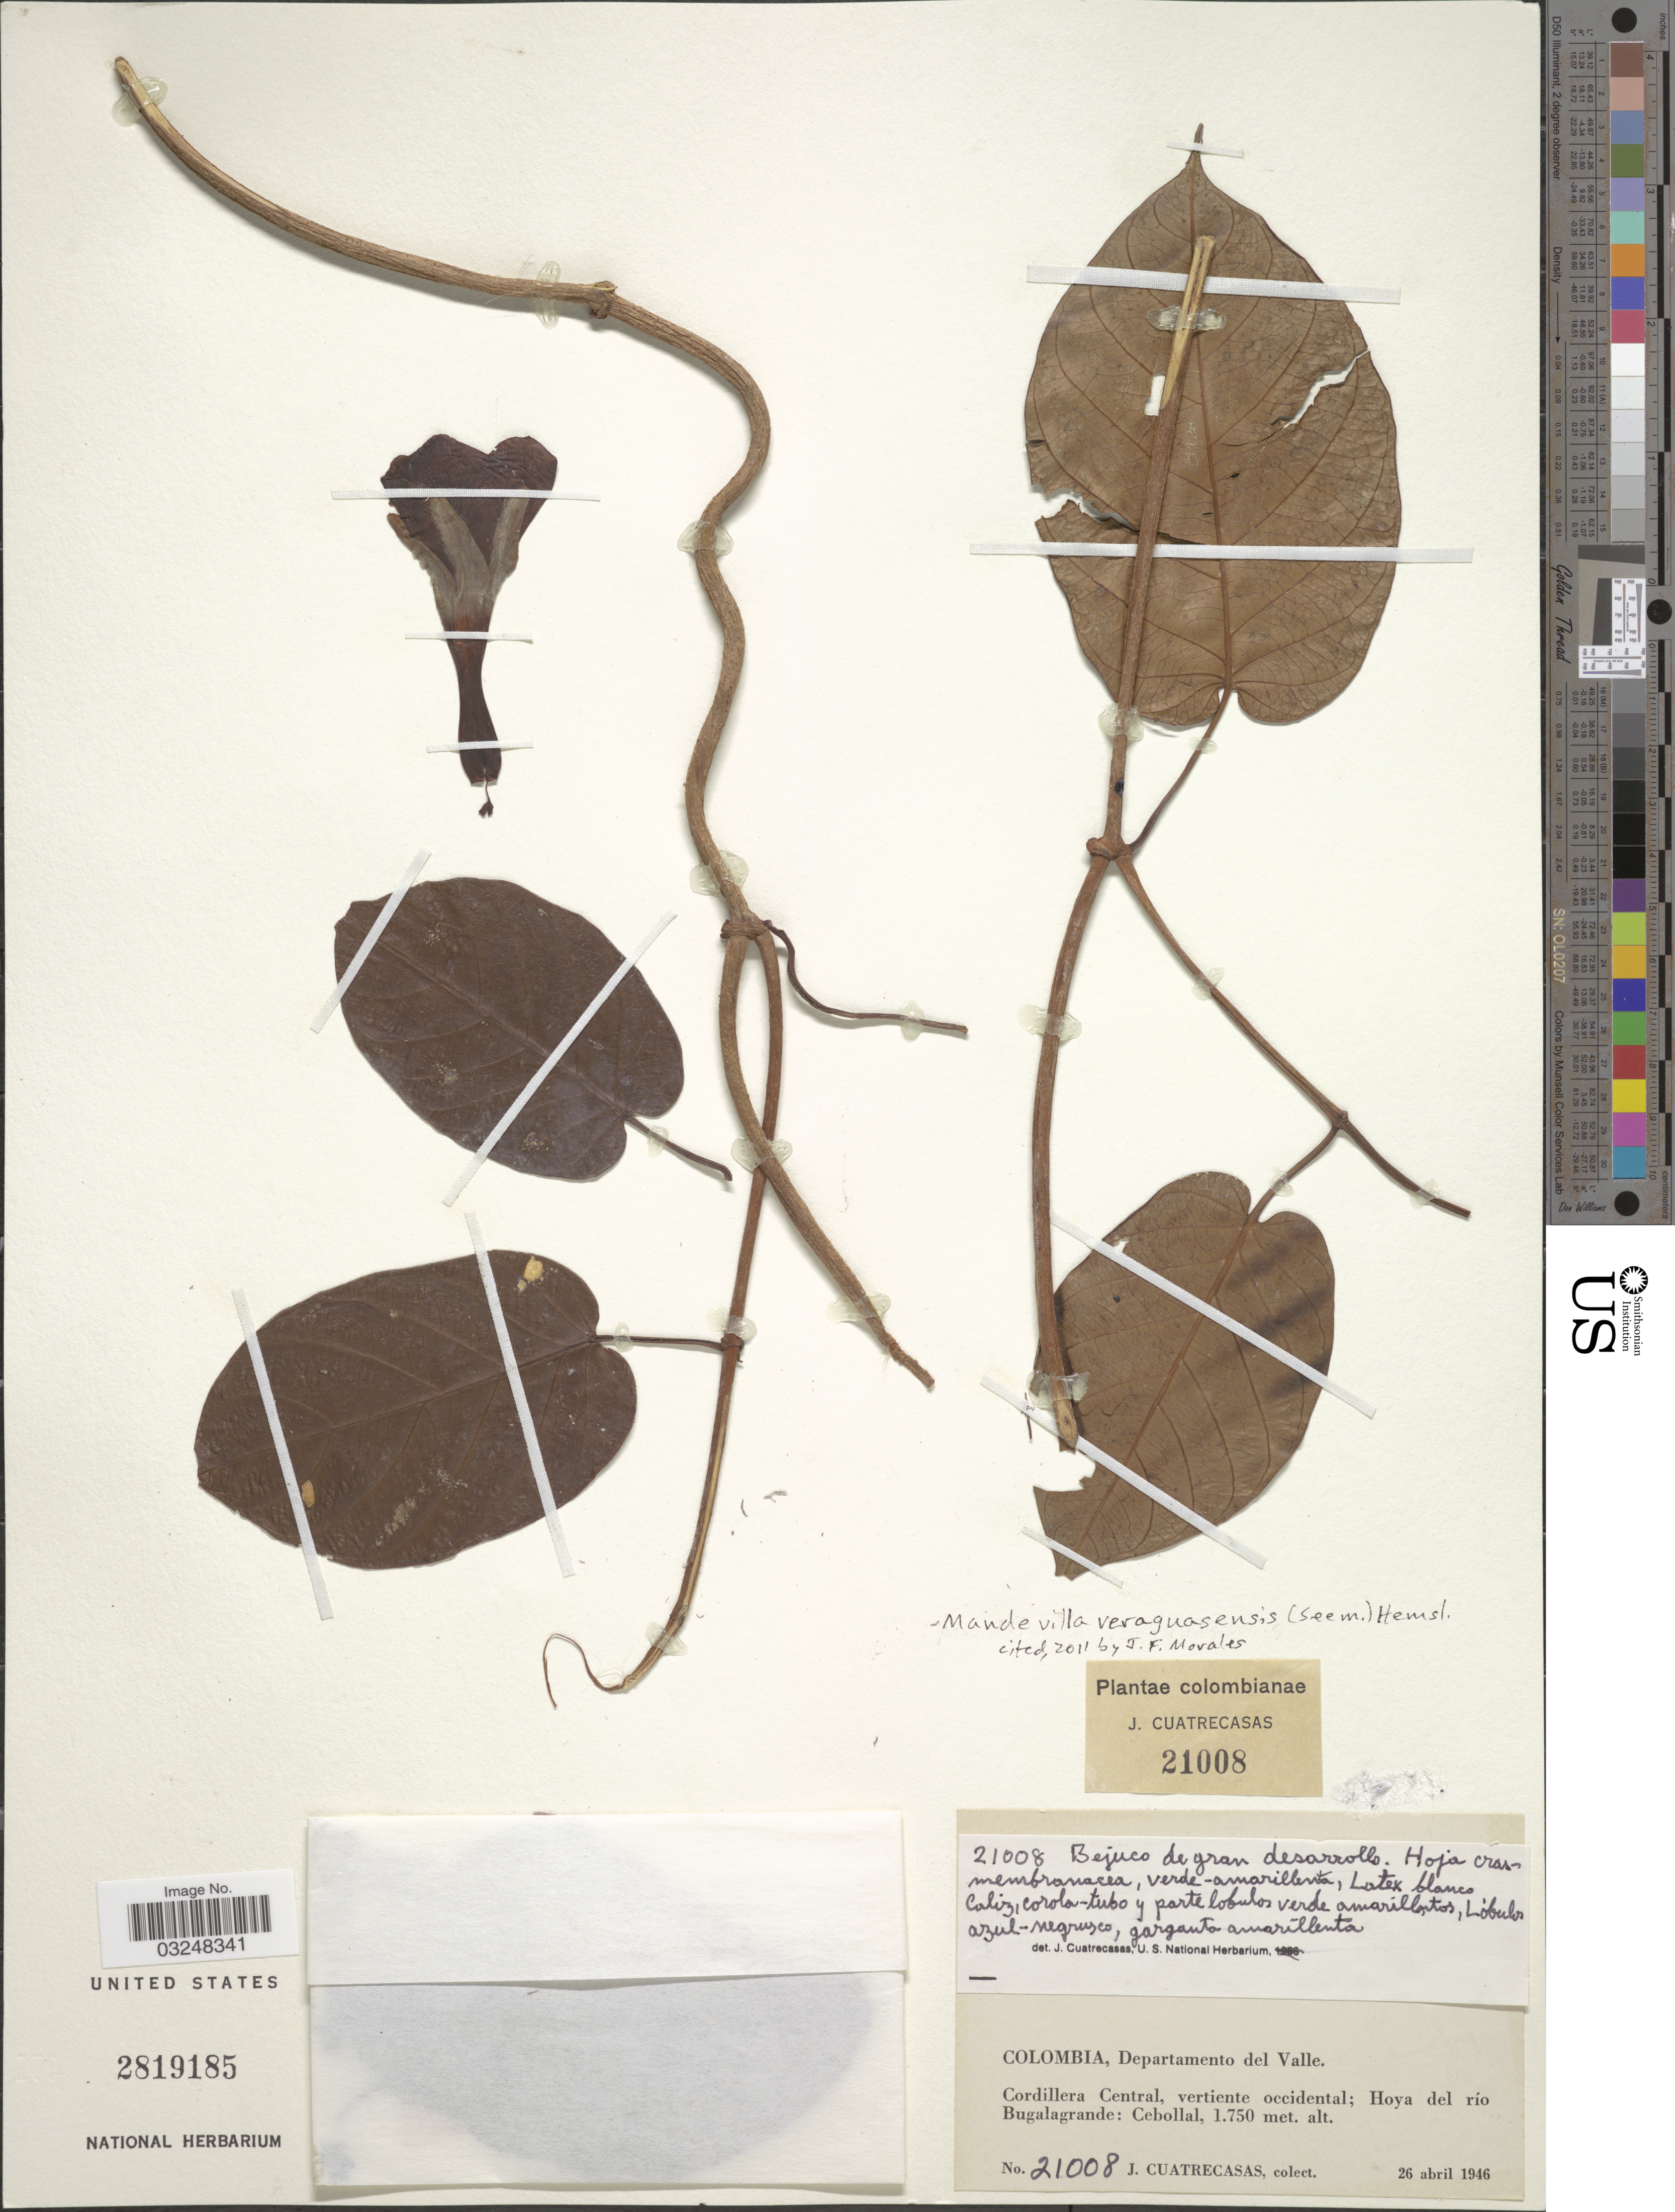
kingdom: Plantae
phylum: Tracheophyta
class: Magnoliopsida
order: Gentianales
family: Apocynaceae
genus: Mandevilla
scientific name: Mandevilla veraguensis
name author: Hemsl.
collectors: J. Cuatrecasas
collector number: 21008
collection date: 1946-04-26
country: Colombia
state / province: Valle del Cauca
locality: Departamento del Valle. Cordillera Central, vertiente occidental; Hoya del río Bugalagrande: Cebollal.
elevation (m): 1750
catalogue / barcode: US 2819185